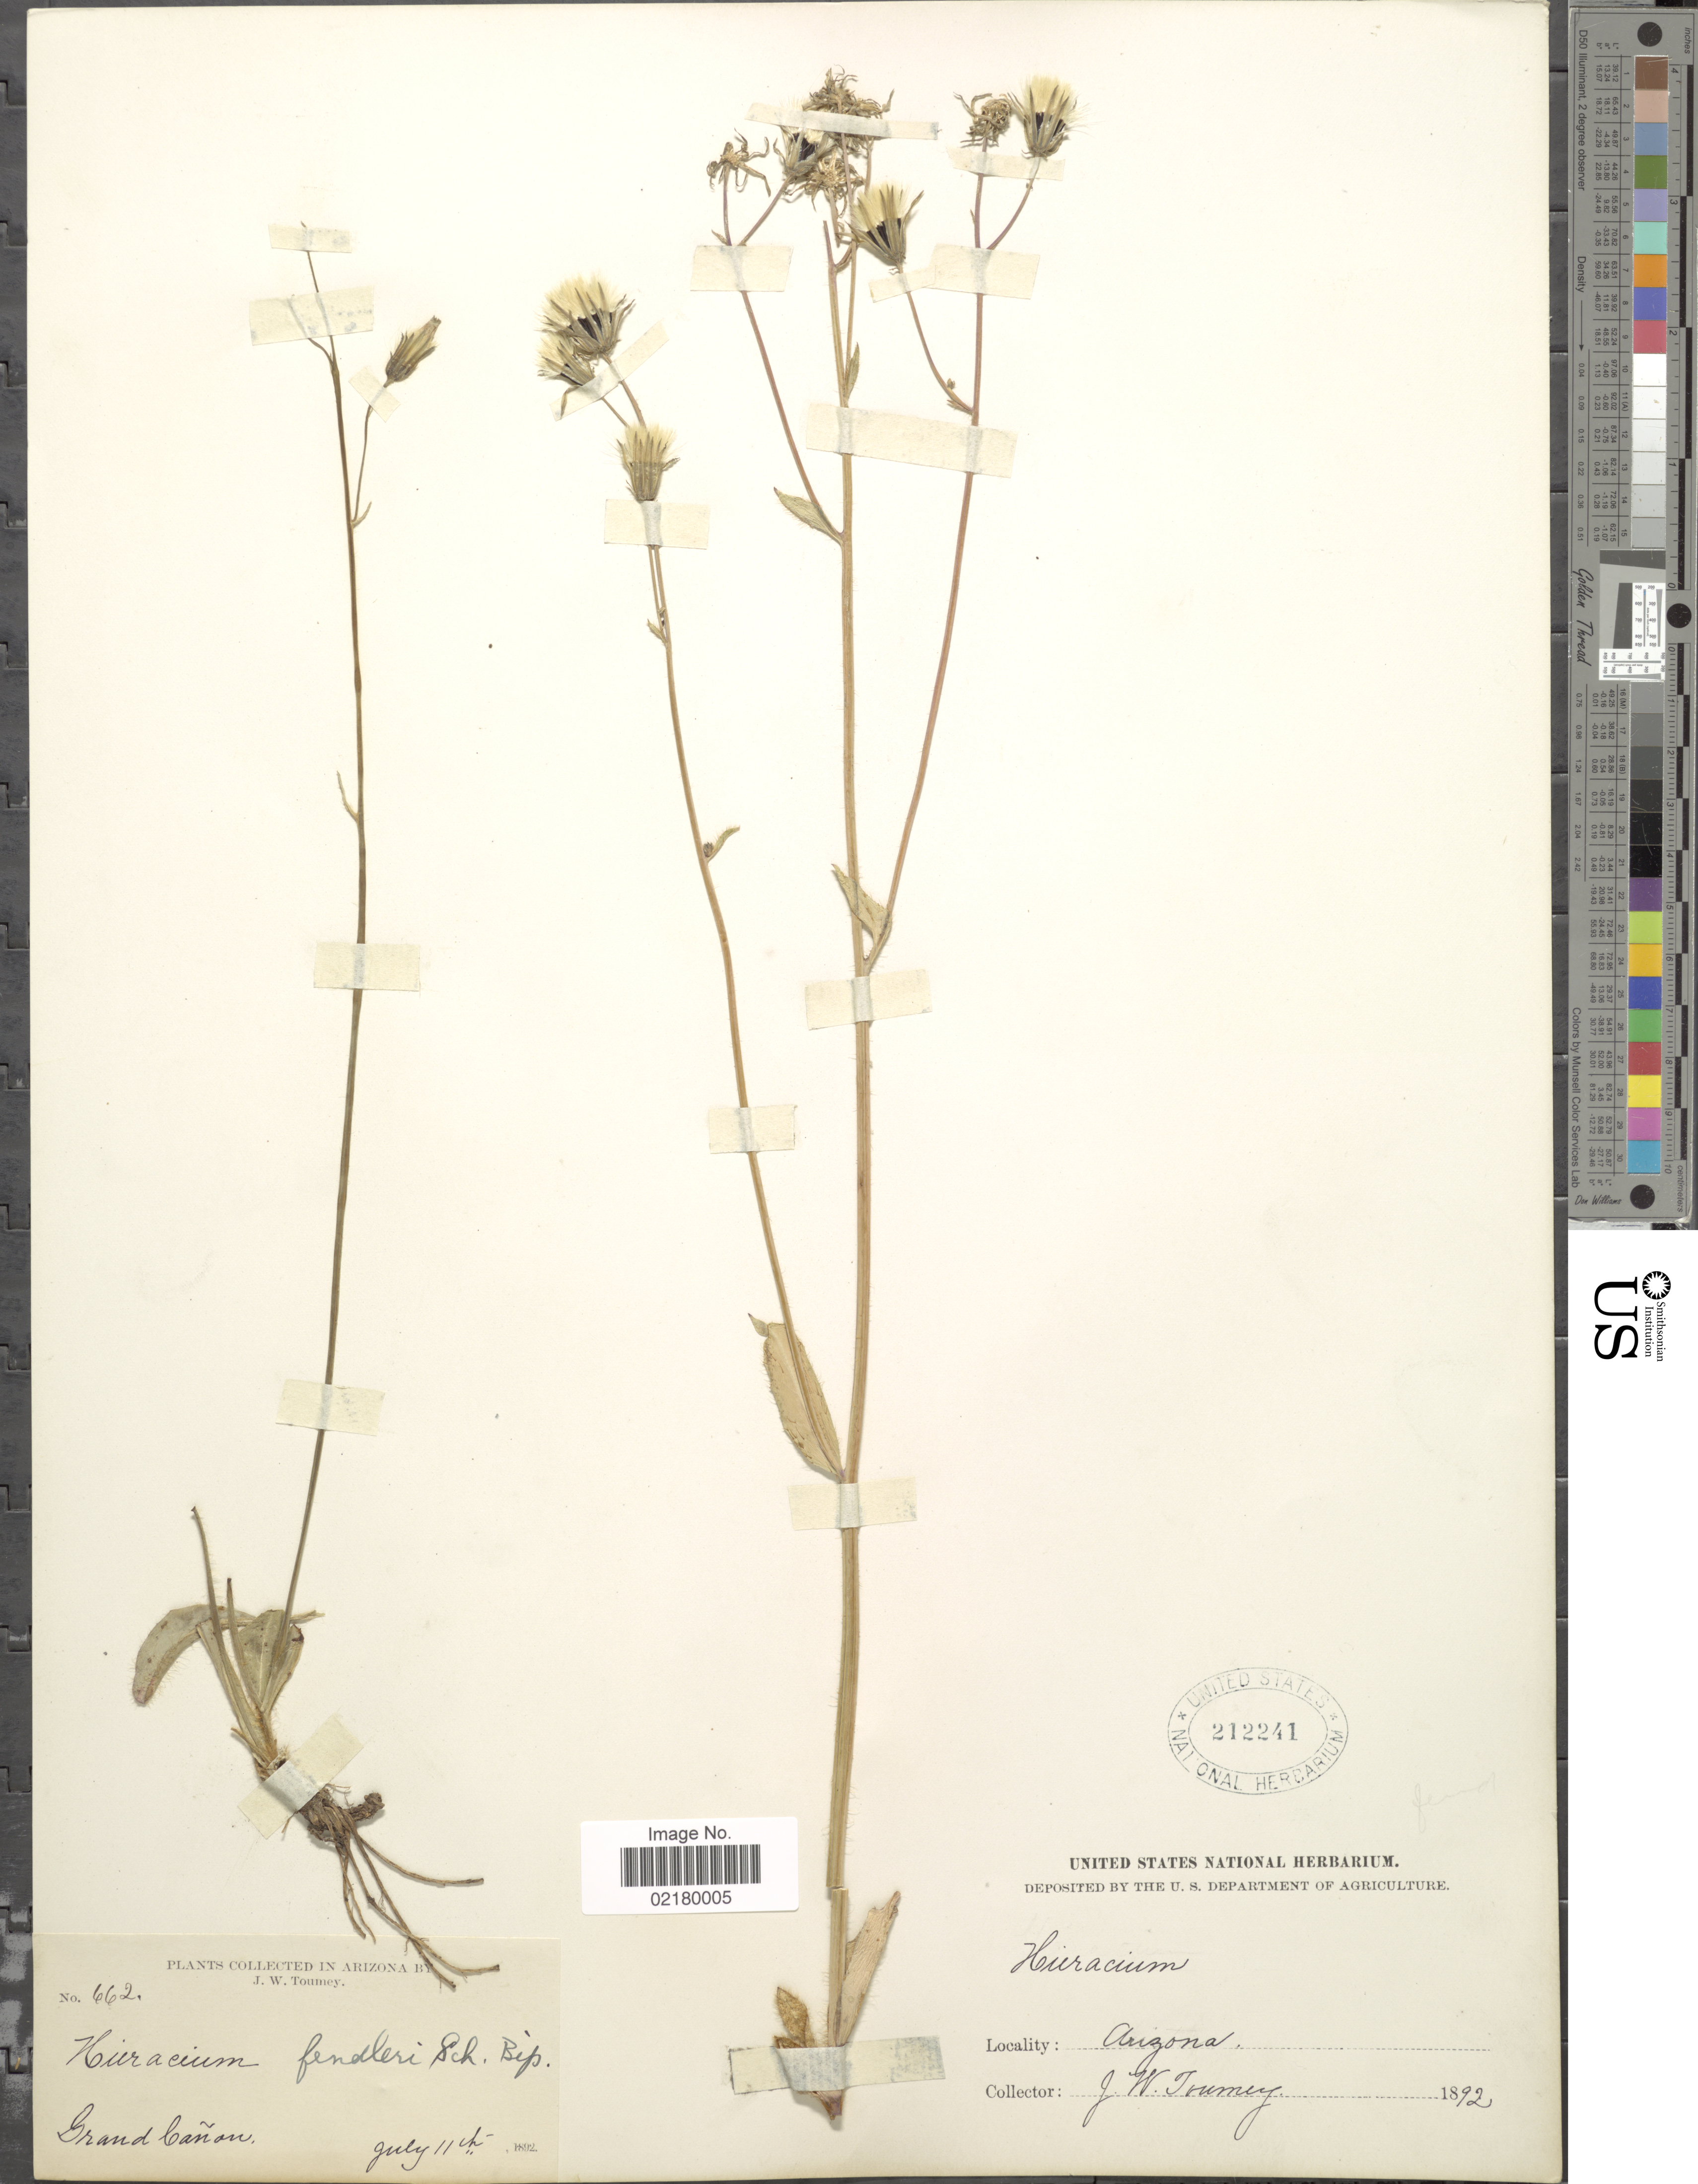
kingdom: Plantae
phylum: Tracheophyta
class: Magnoliopsida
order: Asterales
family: Asteraceae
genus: Hieracium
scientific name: Hieracium fendleri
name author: Sch. Bip.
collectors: J. W. Toumey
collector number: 662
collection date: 1892-07-11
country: United States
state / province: Arizona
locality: Grand Cañon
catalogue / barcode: US 212241